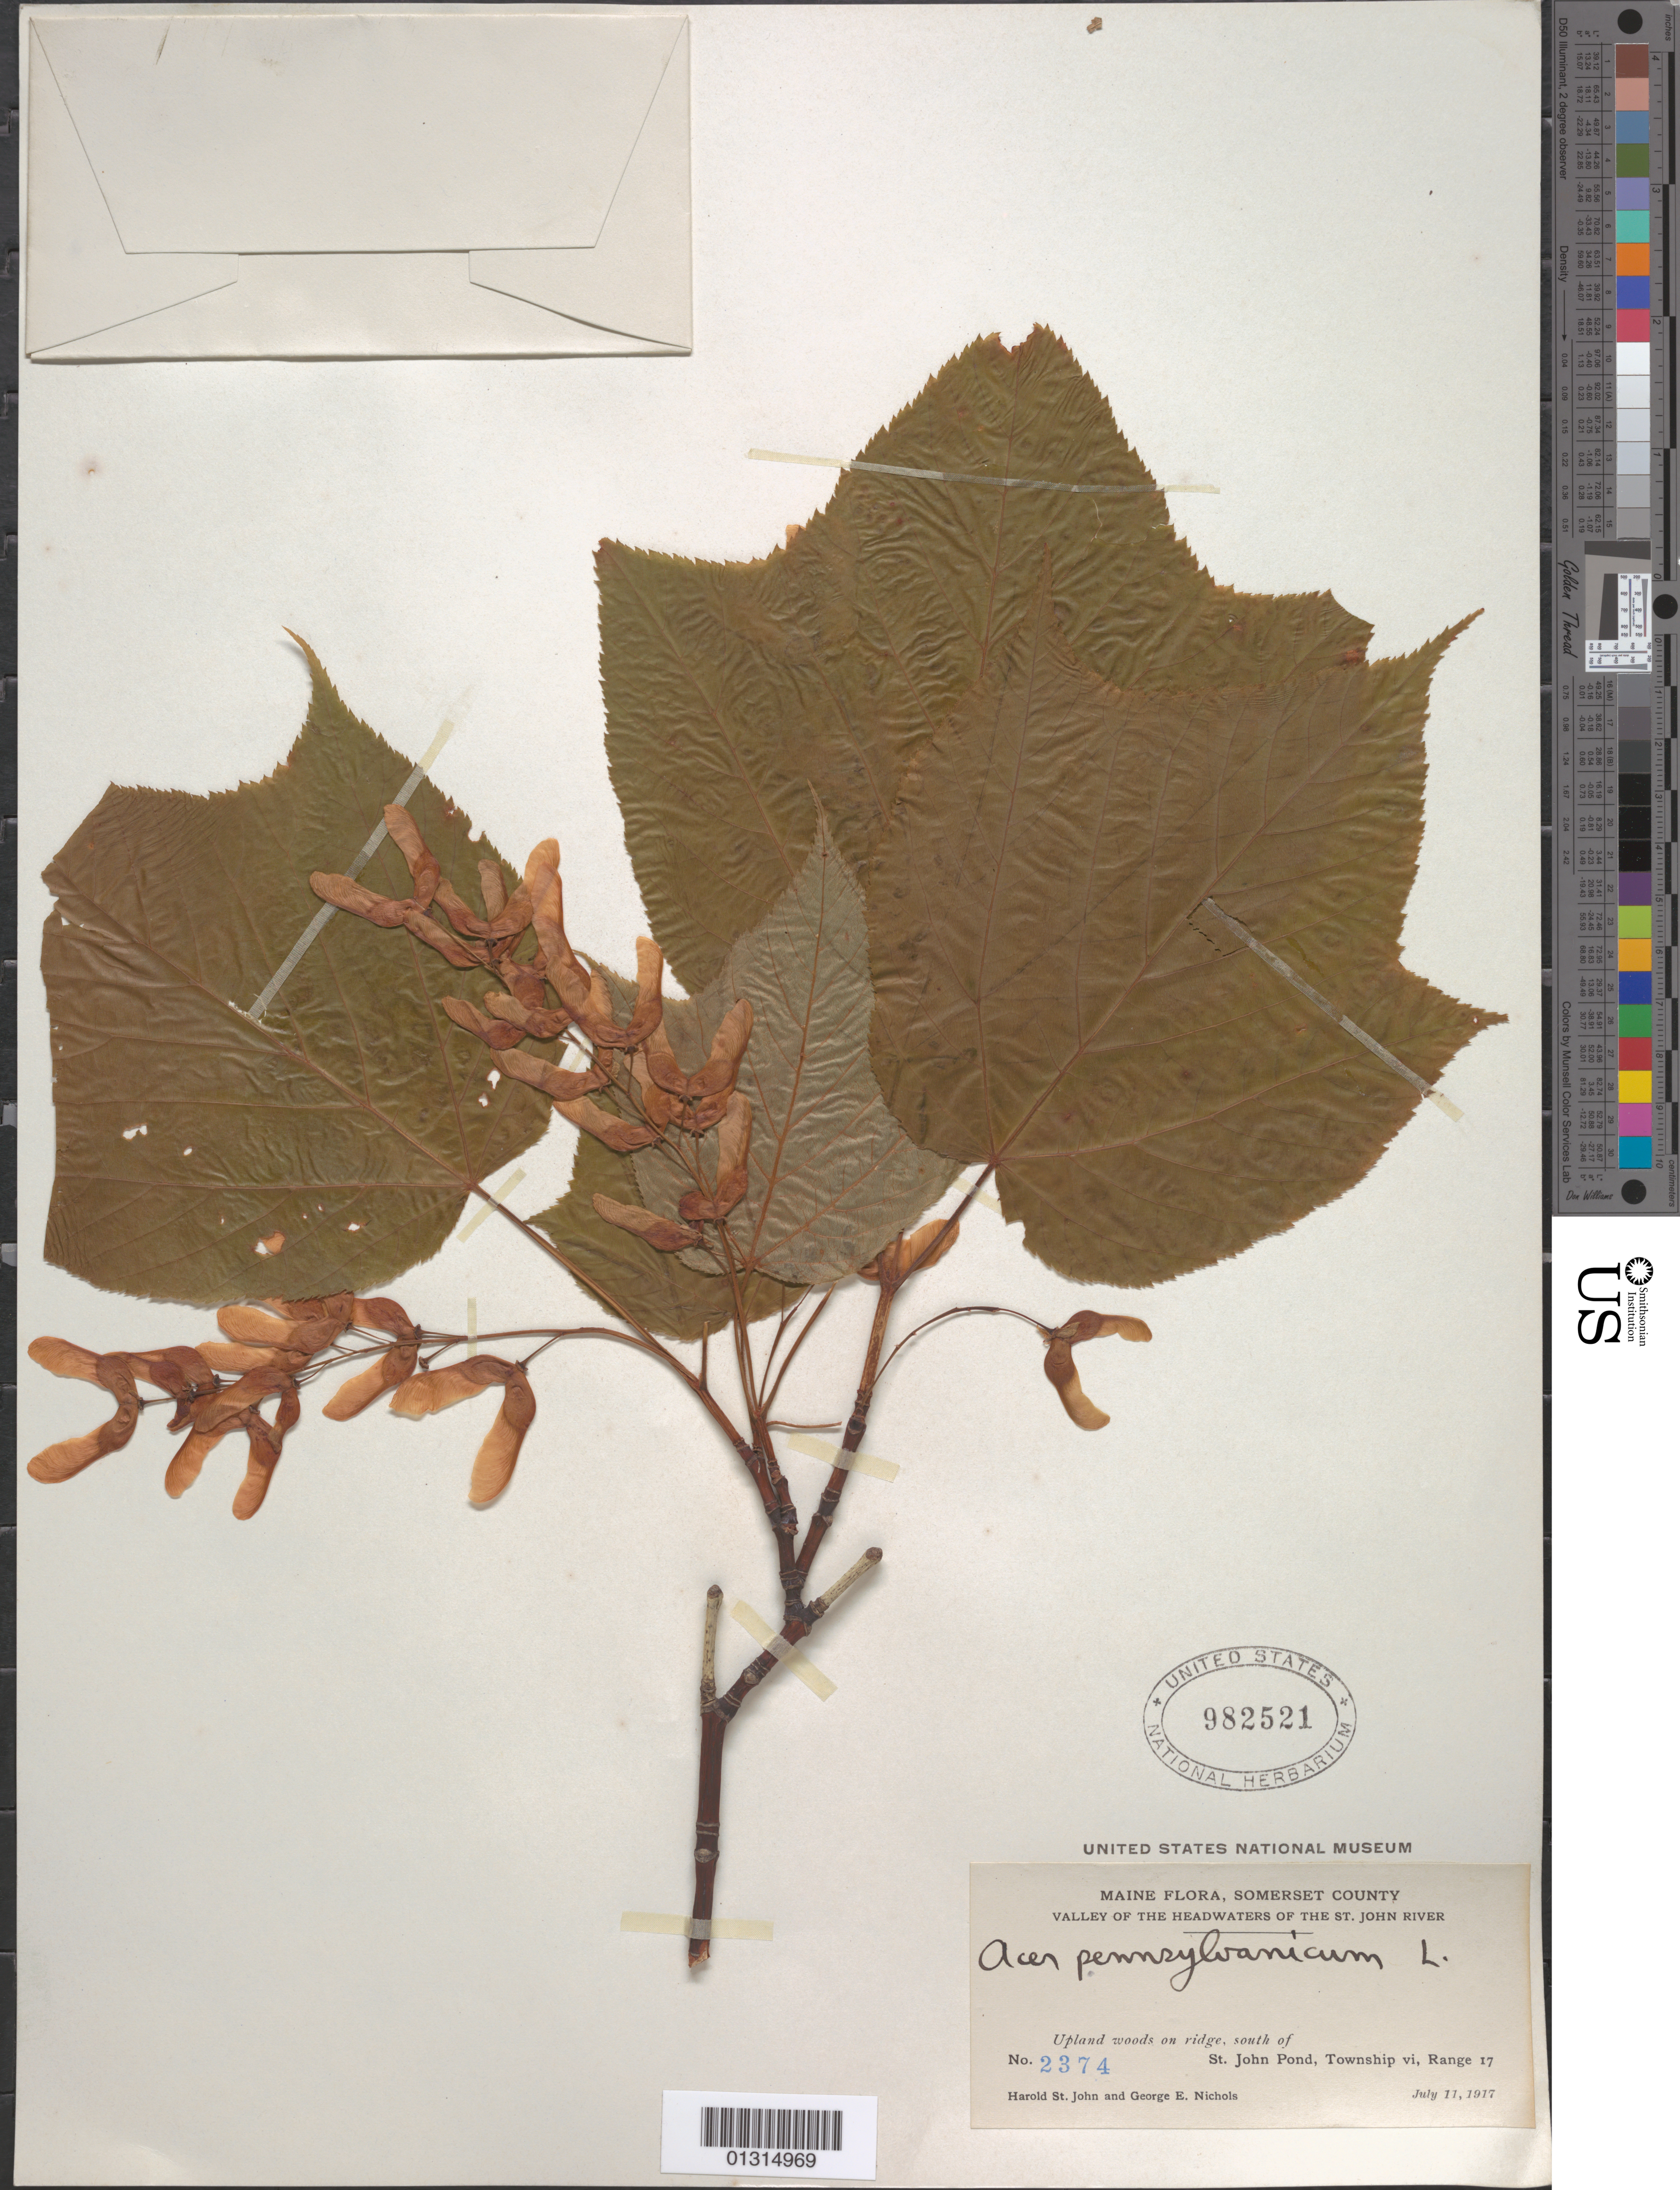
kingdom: Plantae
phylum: Tracheophyta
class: Magnoliopsida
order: Sapindales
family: Sapindaceae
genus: Acer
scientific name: Acer pensylvanicum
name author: L.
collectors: H. St. John & G. E. Nichols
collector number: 2374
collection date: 1917-07-11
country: United States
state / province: Maine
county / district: Somerset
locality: Somerset County, south of St. John Pond, Township vi, Range 17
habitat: Upland woods on ridge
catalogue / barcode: US 982521